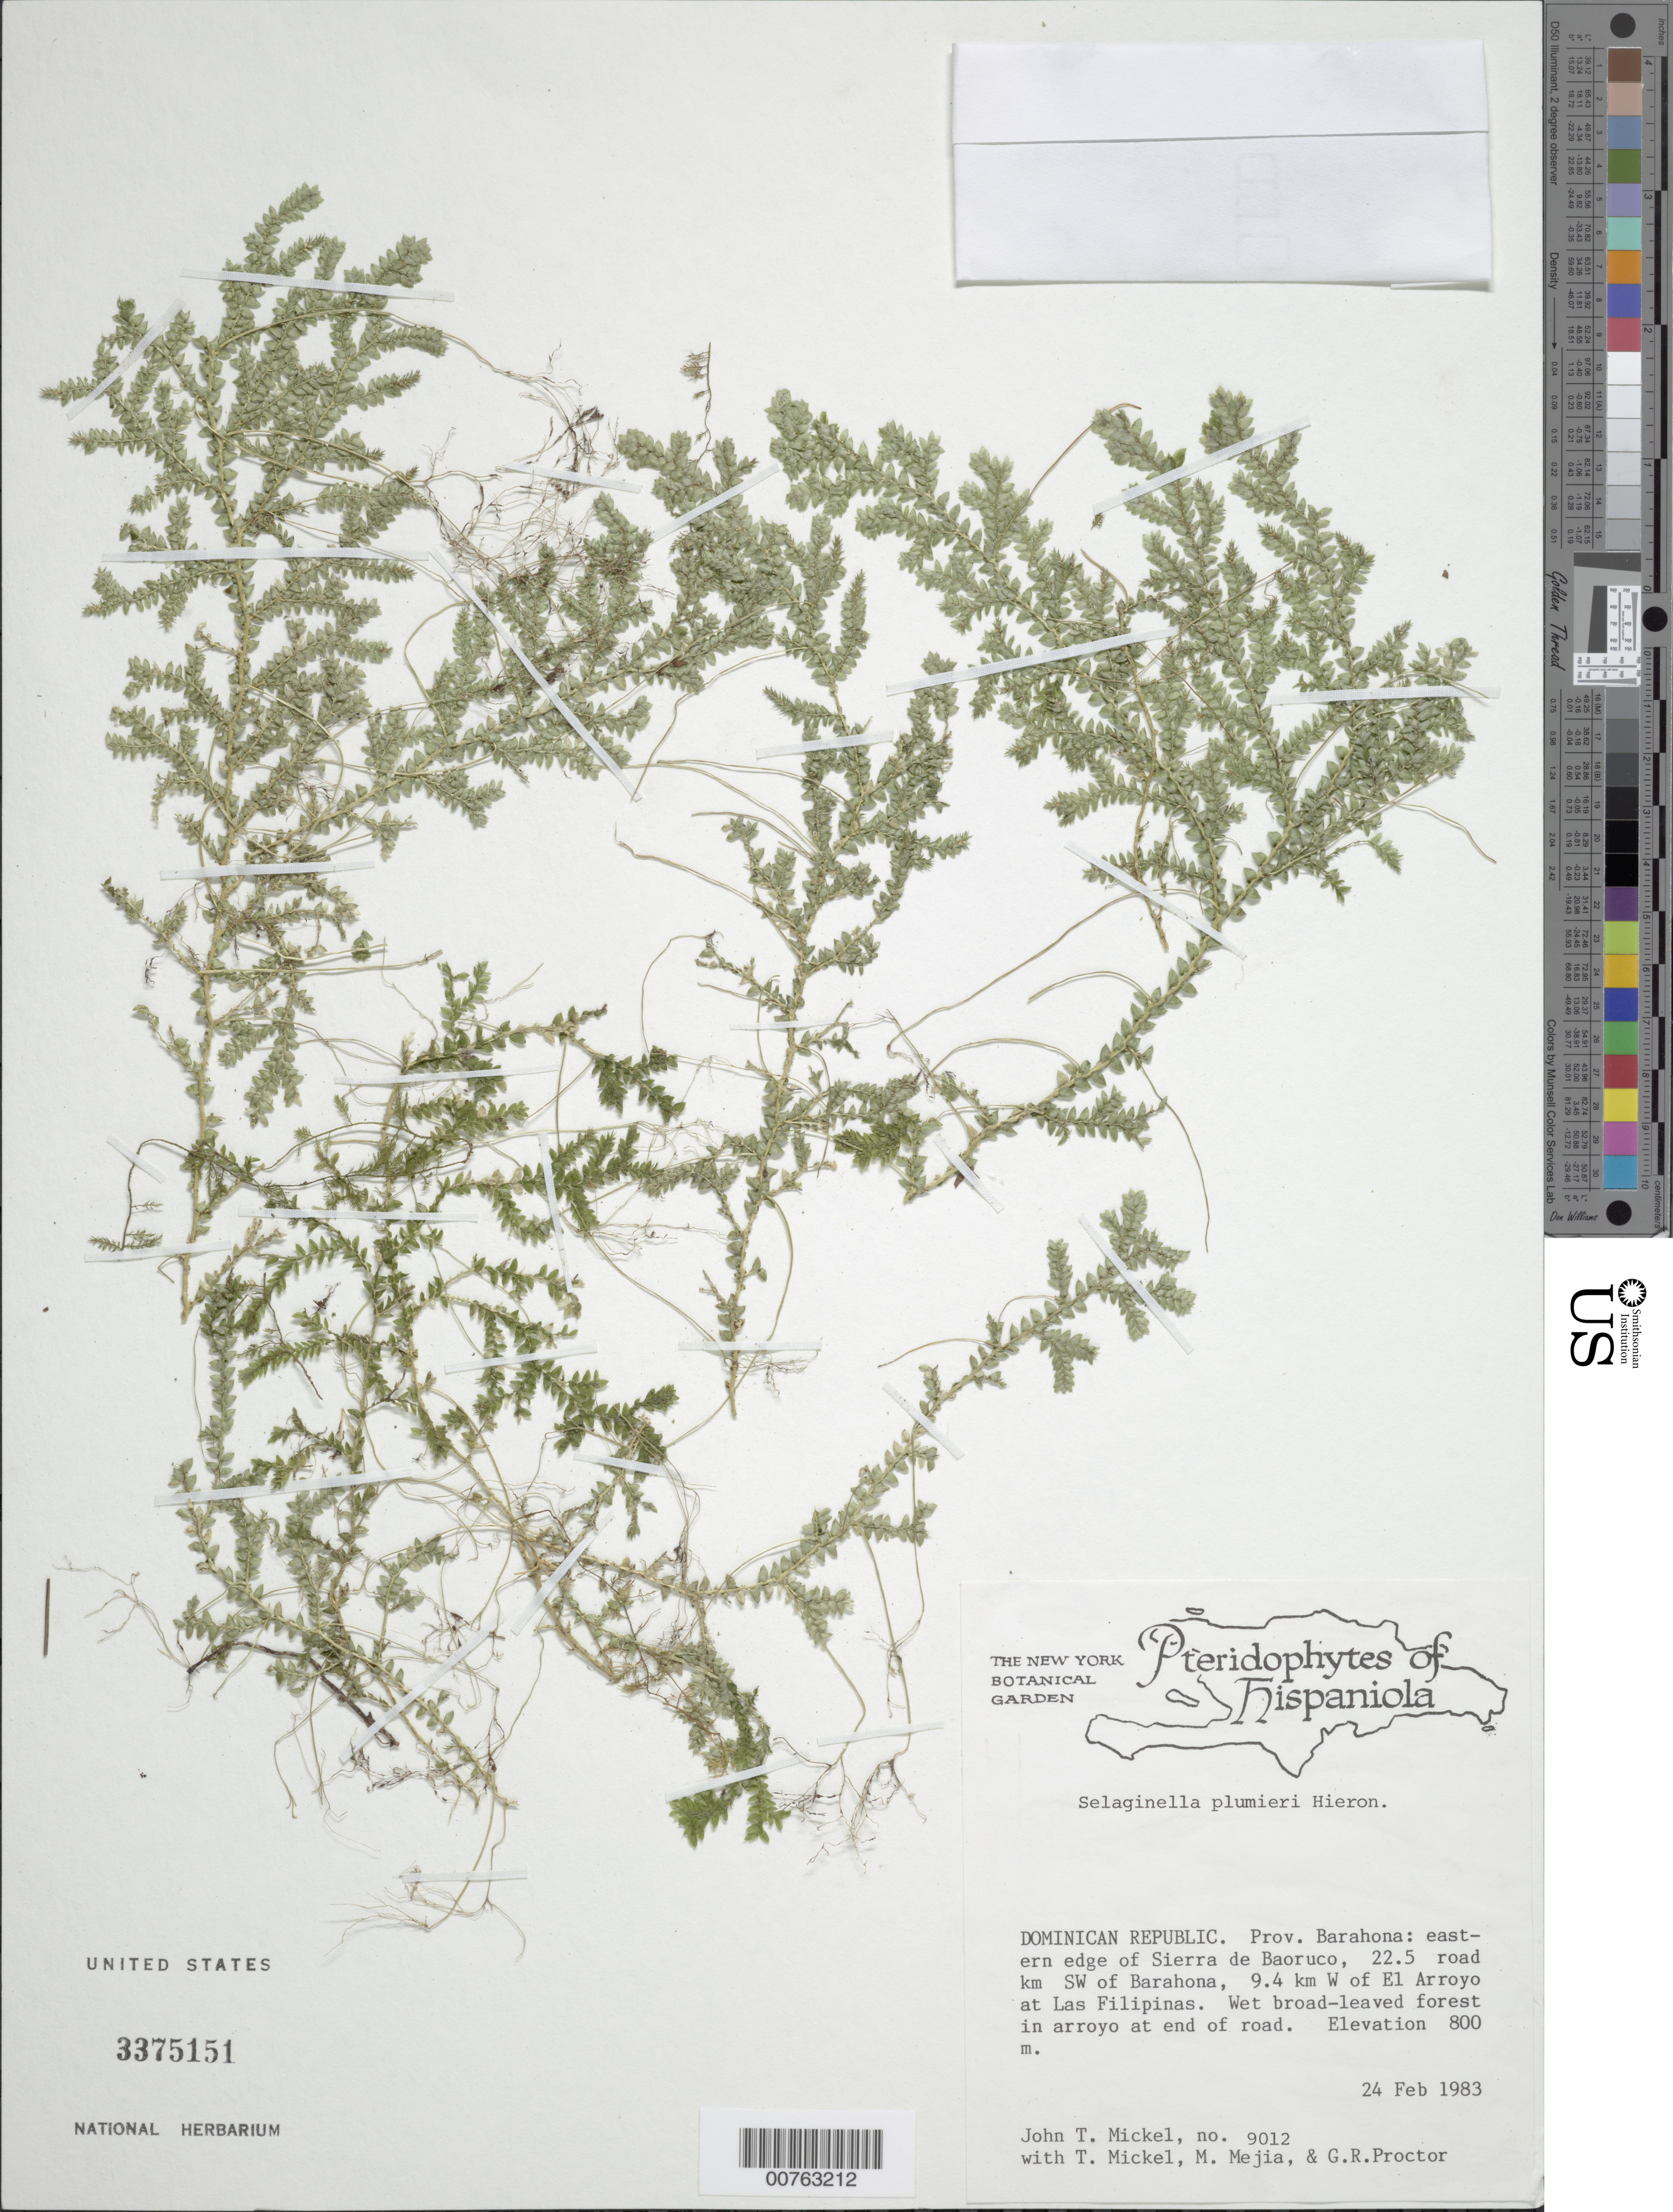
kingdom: Plantae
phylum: Tracheophyta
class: Lycopodiopsida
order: Selaginellales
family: Selaginellaceae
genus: Selaginella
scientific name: Selaginella plumieri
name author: Hieron.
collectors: J. T. Mickel, T. Mickel, M. Mejia & G. R. Proctor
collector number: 9012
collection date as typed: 24 Feb 1983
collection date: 1983-02-24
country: Dominican Republic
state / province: Barahona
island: Hispaniola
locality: Provincia Barahona, easterns edge of Sierra de Baoruco, 22.5 road km SW of Barahona, 9.4 km W of El Arroyo at Las Filipinas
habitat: Wet broad leaved forest in arroyo at end of road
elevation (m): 800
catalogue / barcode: US 3375151